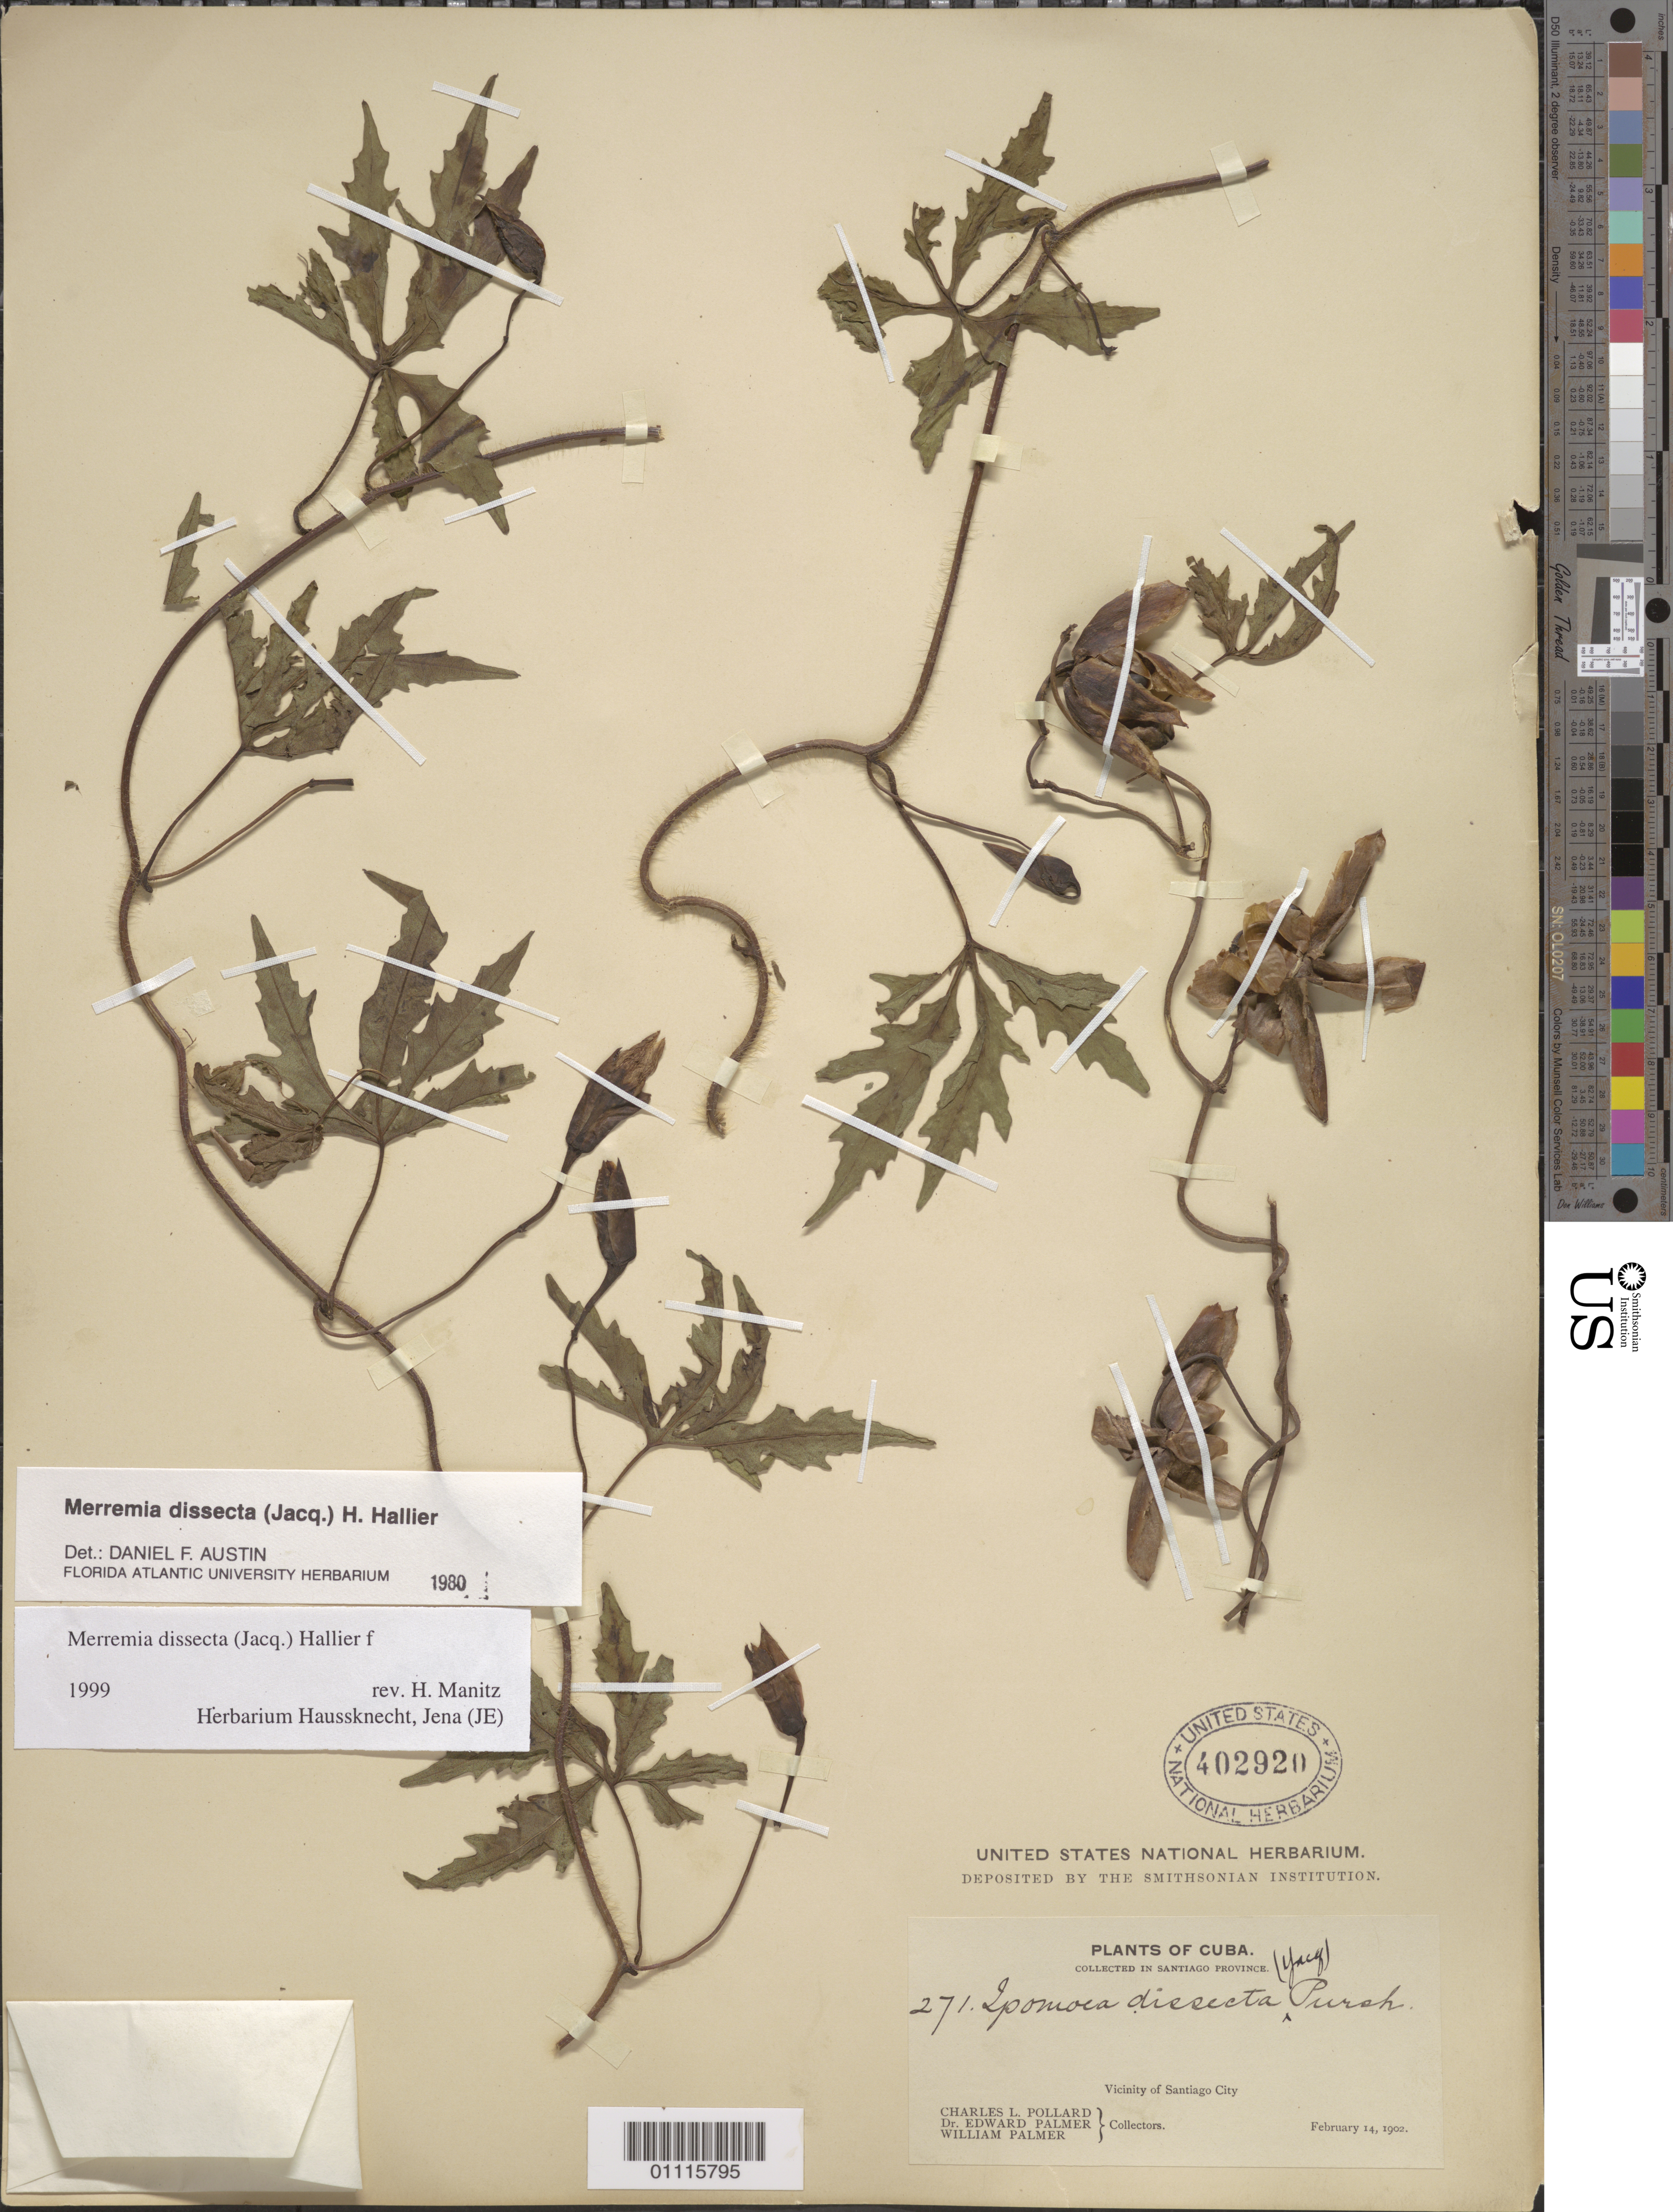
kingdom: Plantae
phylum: Tracheophyta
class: Magnoliopsida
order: Solanales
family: Convolvulaceae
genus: Distimake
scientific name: Distimake dissectus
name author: (Jacq.) A. R. Simões & Staples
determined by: Strong, Mark T., (BOT), Smithsonian Institution - National Museum of Natural History (UNITED STATES)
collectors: C. L. Pollard, E. Palmer & W. Palmer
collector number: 271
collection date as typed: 14 Feb 1902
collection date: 1902-02-14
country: Cuba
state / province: Santiago de Cuba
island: Cuba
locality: Vicinity of Santiago City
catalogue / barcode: US 402920